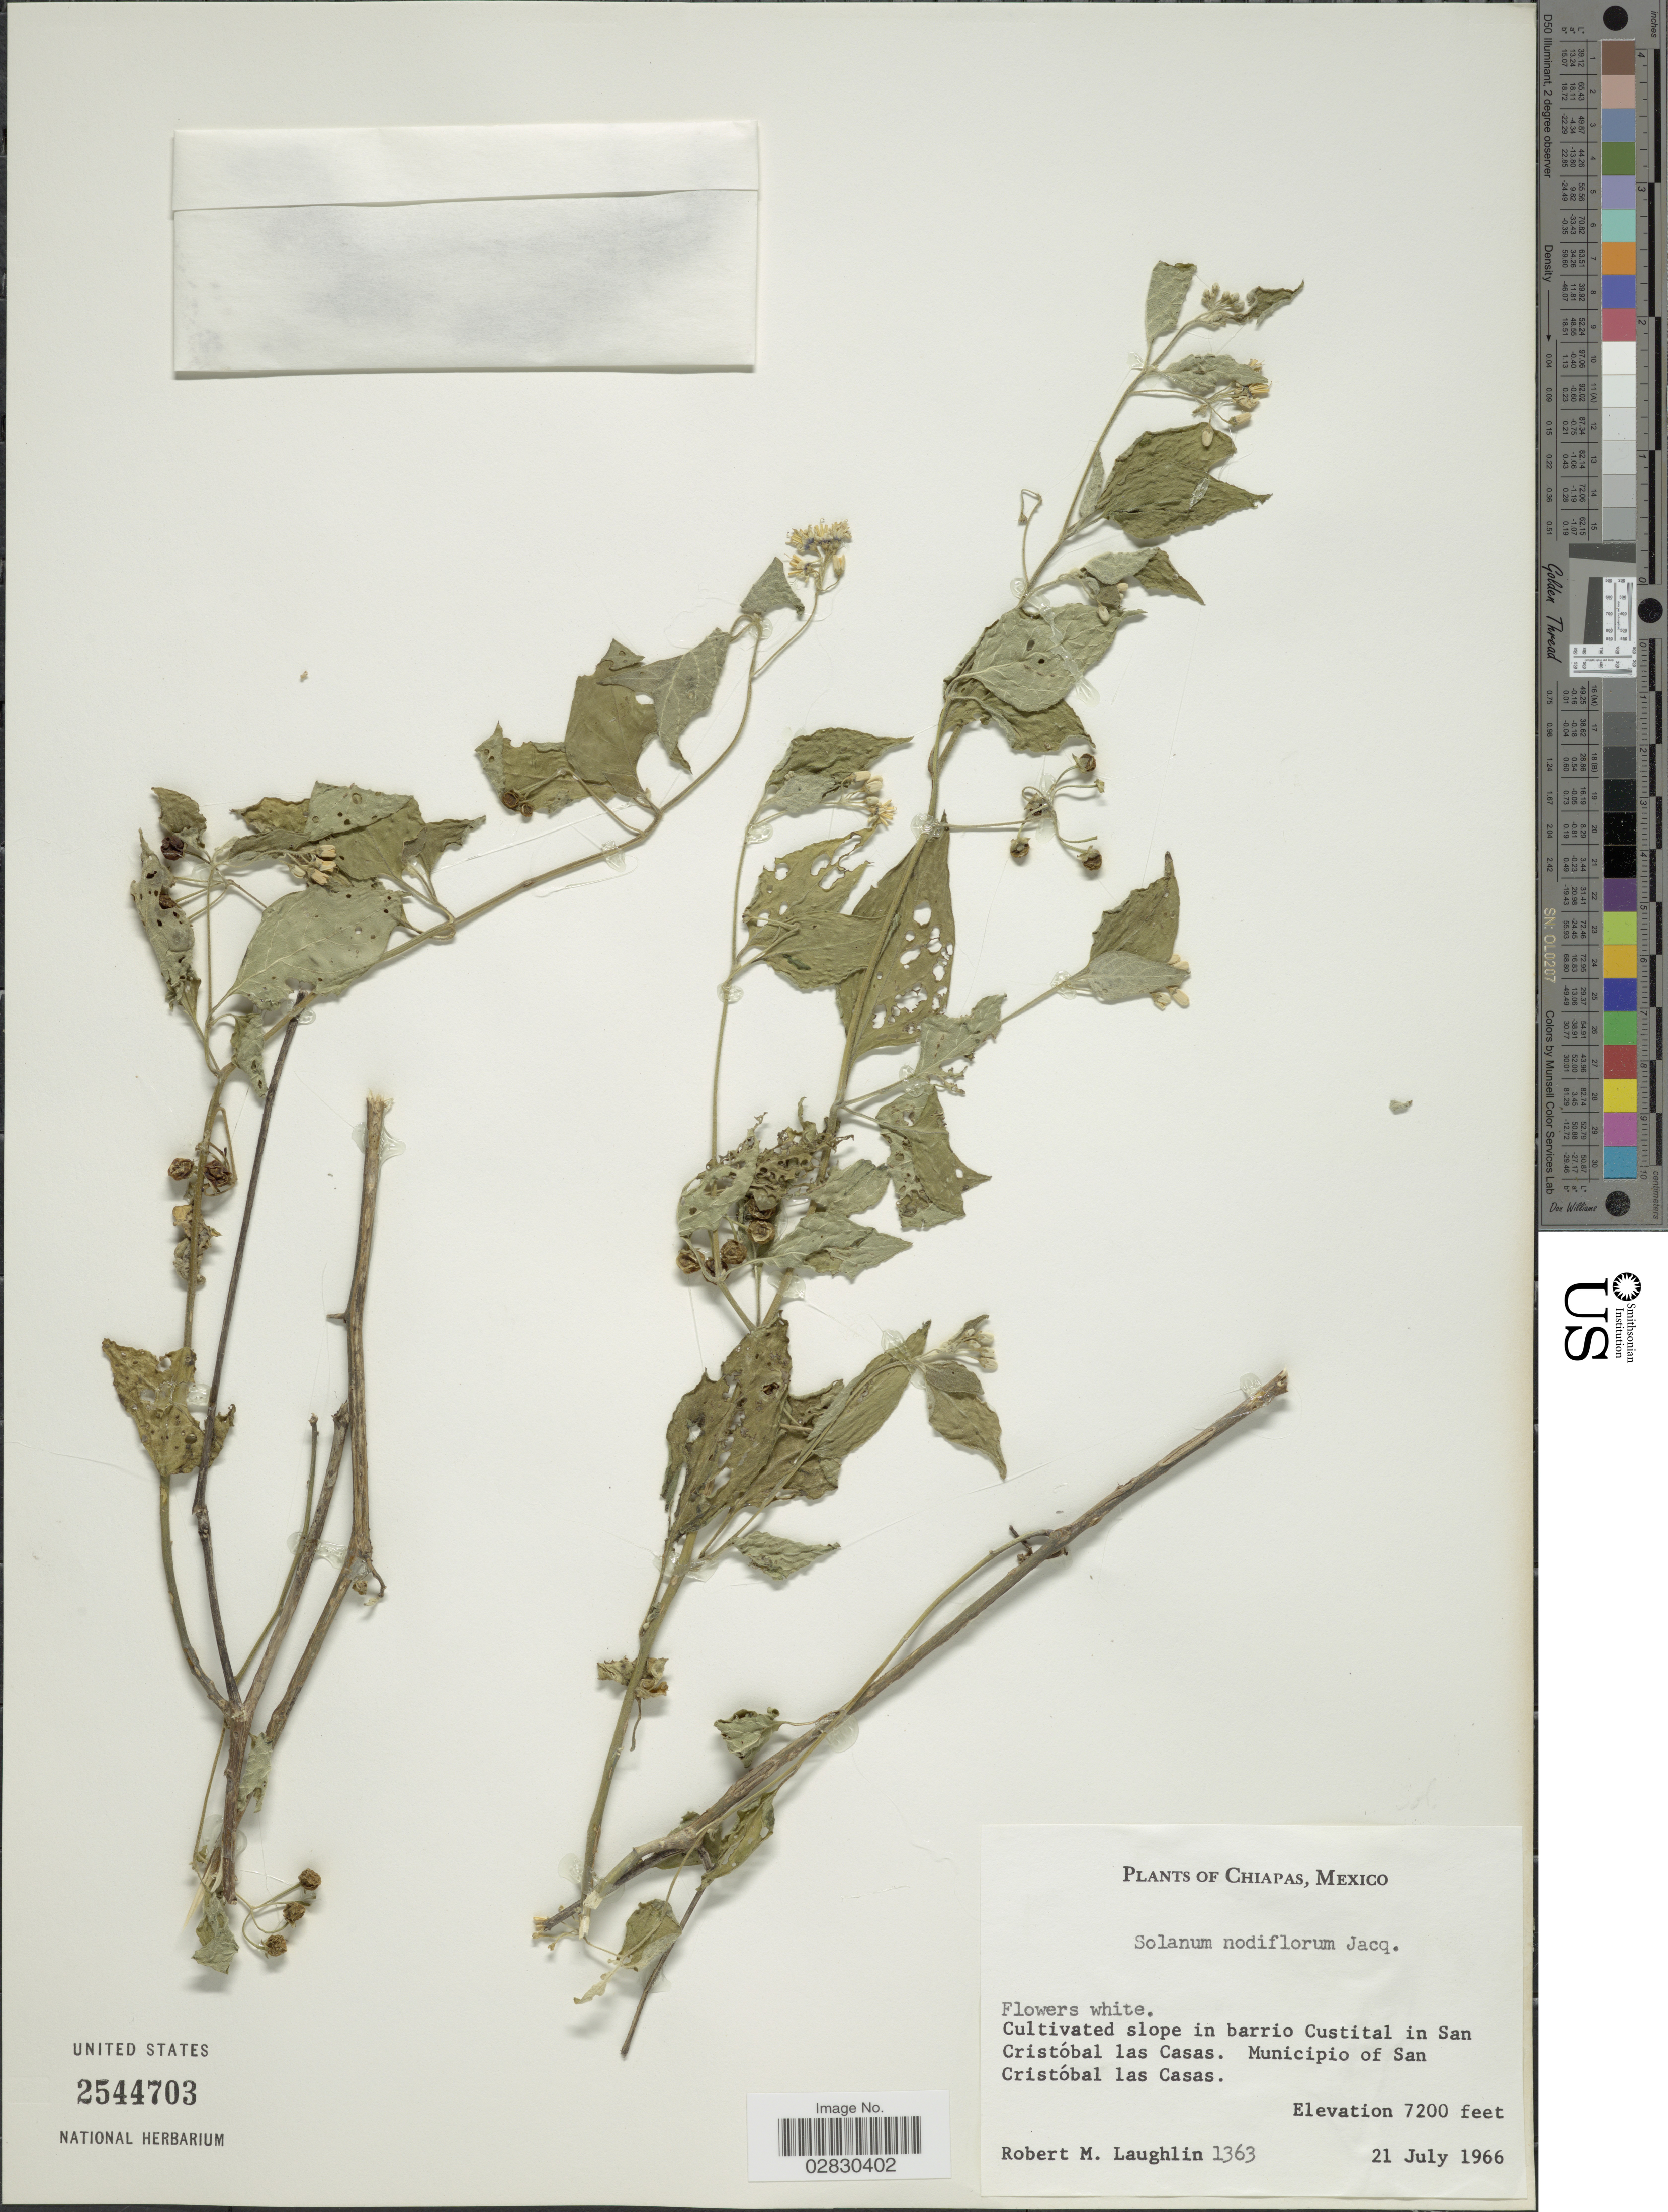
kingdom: Plantae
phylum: Tracheophyta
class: Magnoliopsida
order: Solanales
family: Solanaceae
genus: Solanum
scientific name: Solanum douglasii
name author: Dunal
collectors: R. M. Laughlin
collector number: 1363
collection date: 1966-07-21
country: Mexico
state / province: Chiapas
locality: Cultivated slope in barrio Custital in San Cristóbal las Casas. Municipio of San Cristóbal las Casas.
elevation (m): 2195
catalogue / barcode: US 2544703